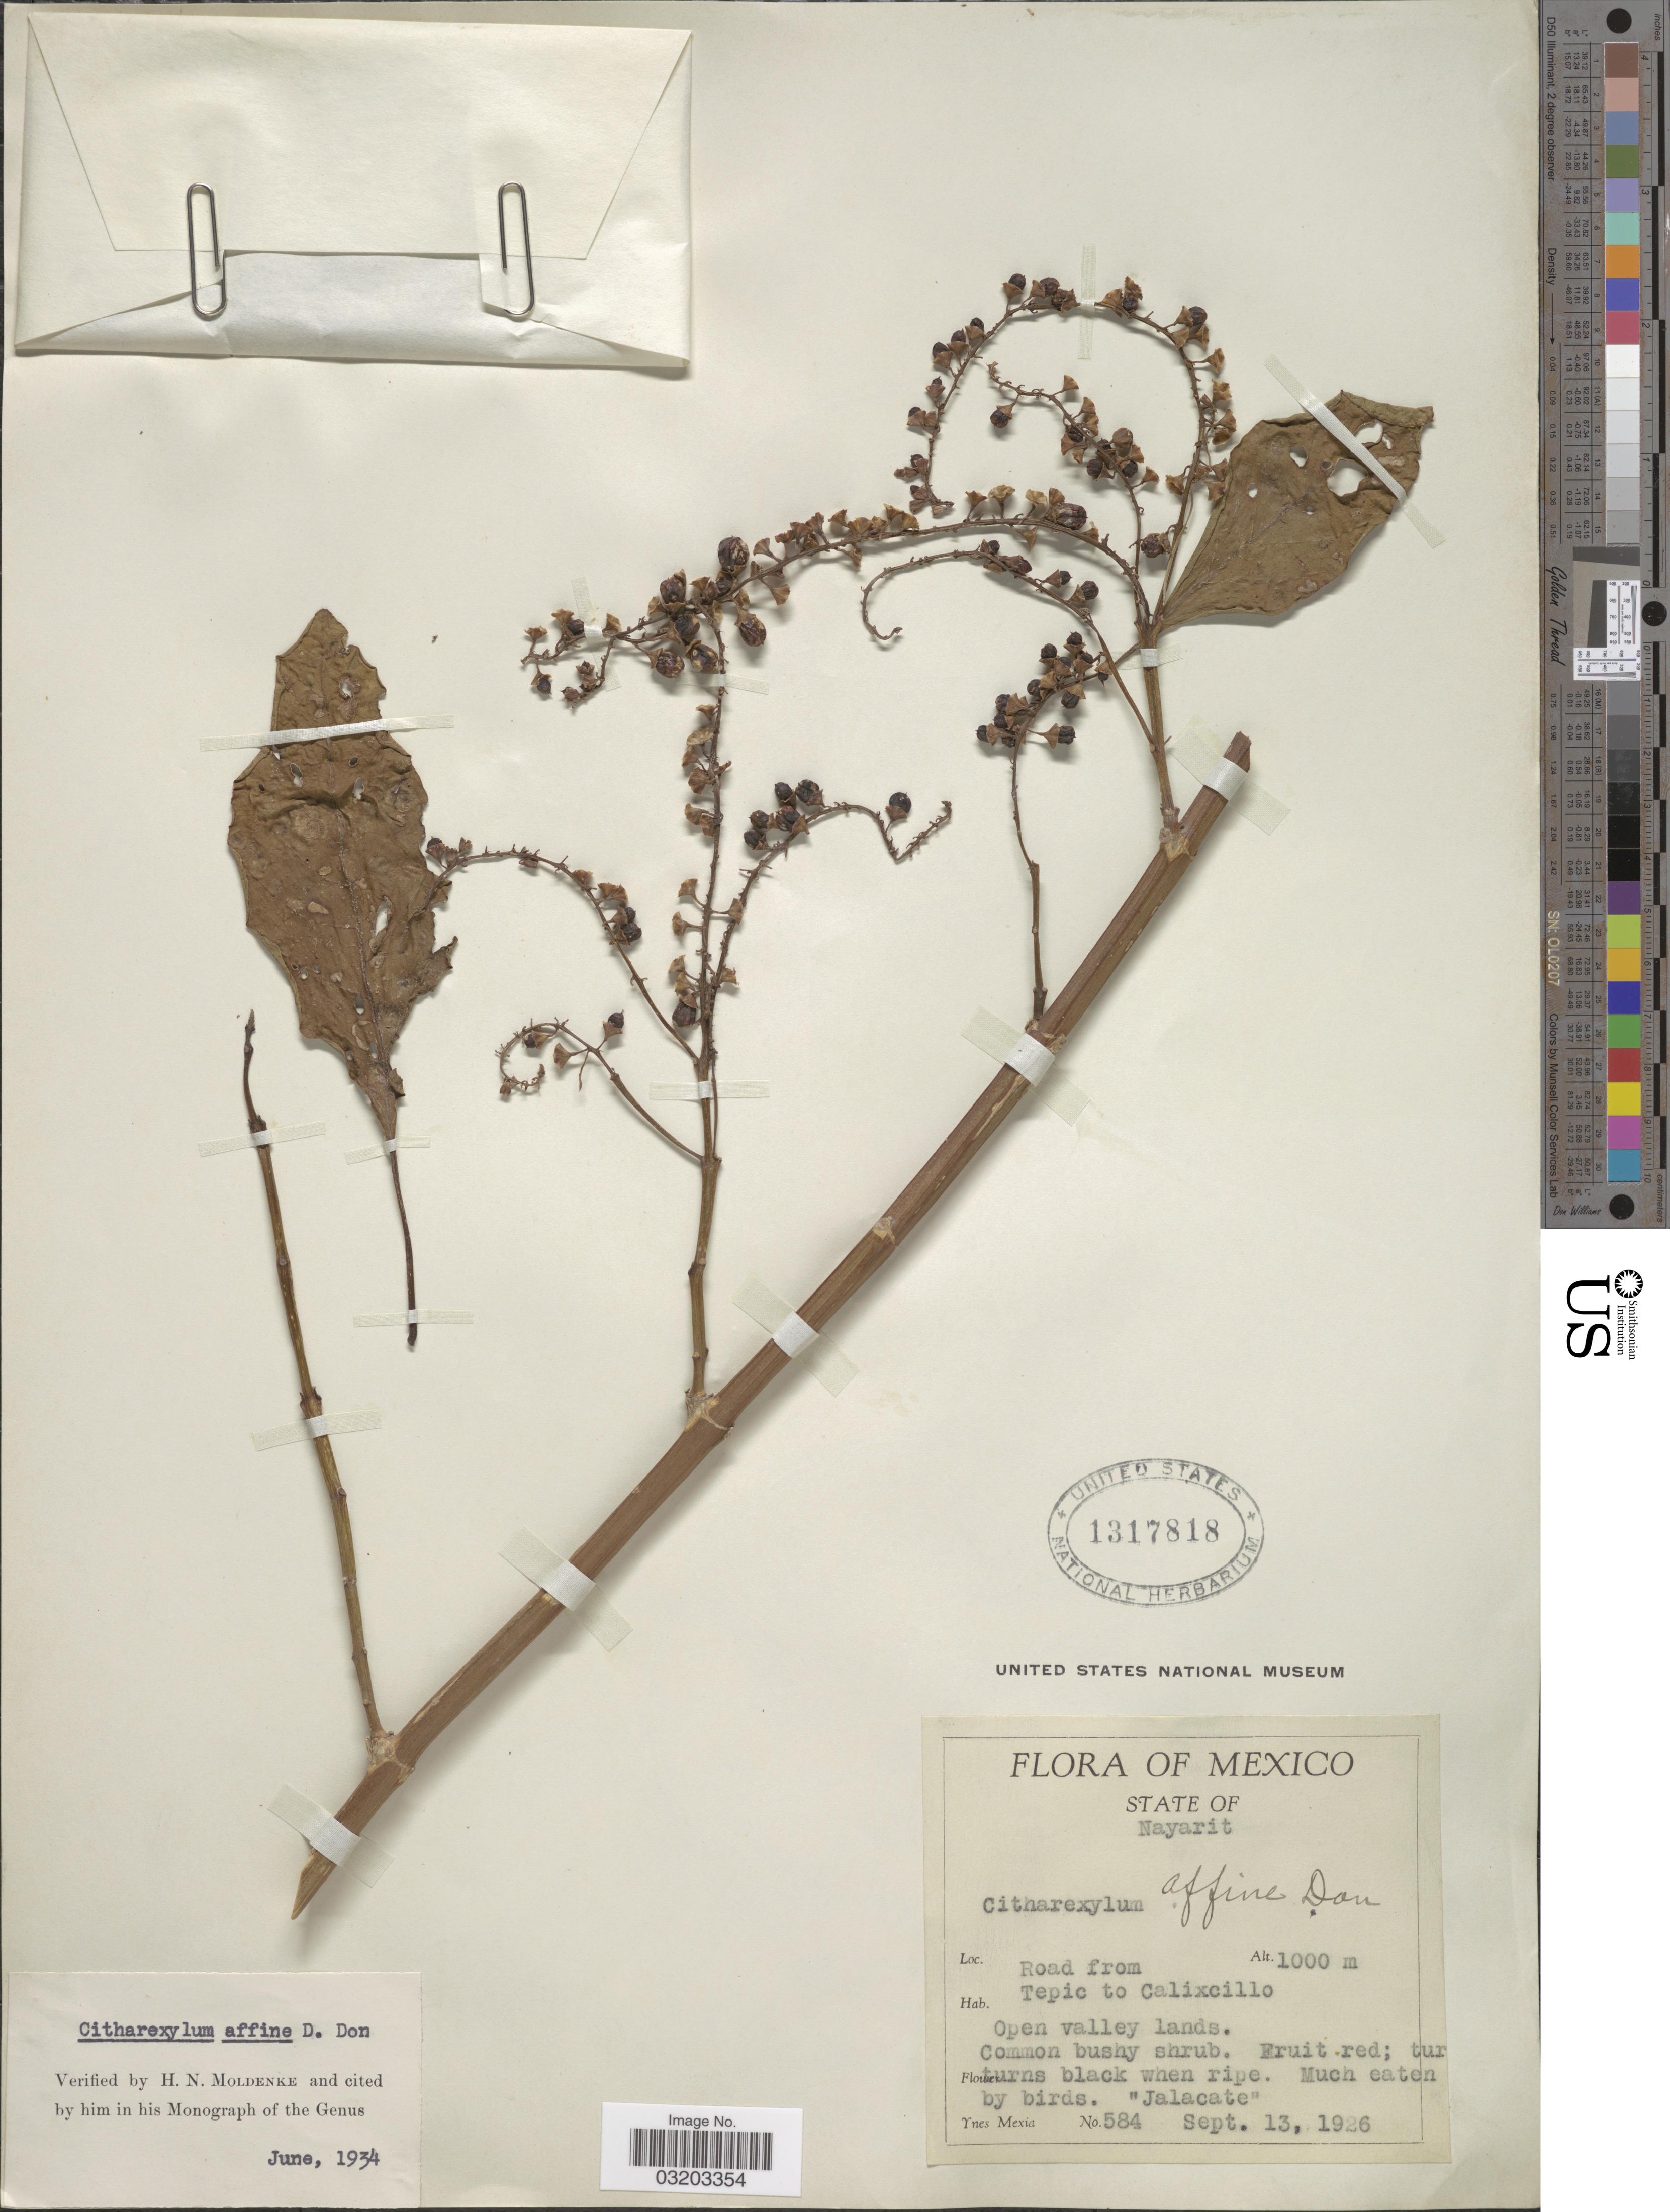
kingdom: Plantae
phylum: Tracheophyta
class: Magnoliopsida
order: Lamiales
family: Verbenaceae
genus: Citharexylum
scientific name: Citharexylum affine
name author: D. Don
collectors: Y. Mexia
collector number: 584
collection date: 1926-09-13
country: Mexico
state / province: Nayarit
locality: Road from Tepic to Calixcillo.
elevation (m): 1000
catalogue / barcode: US 1317818